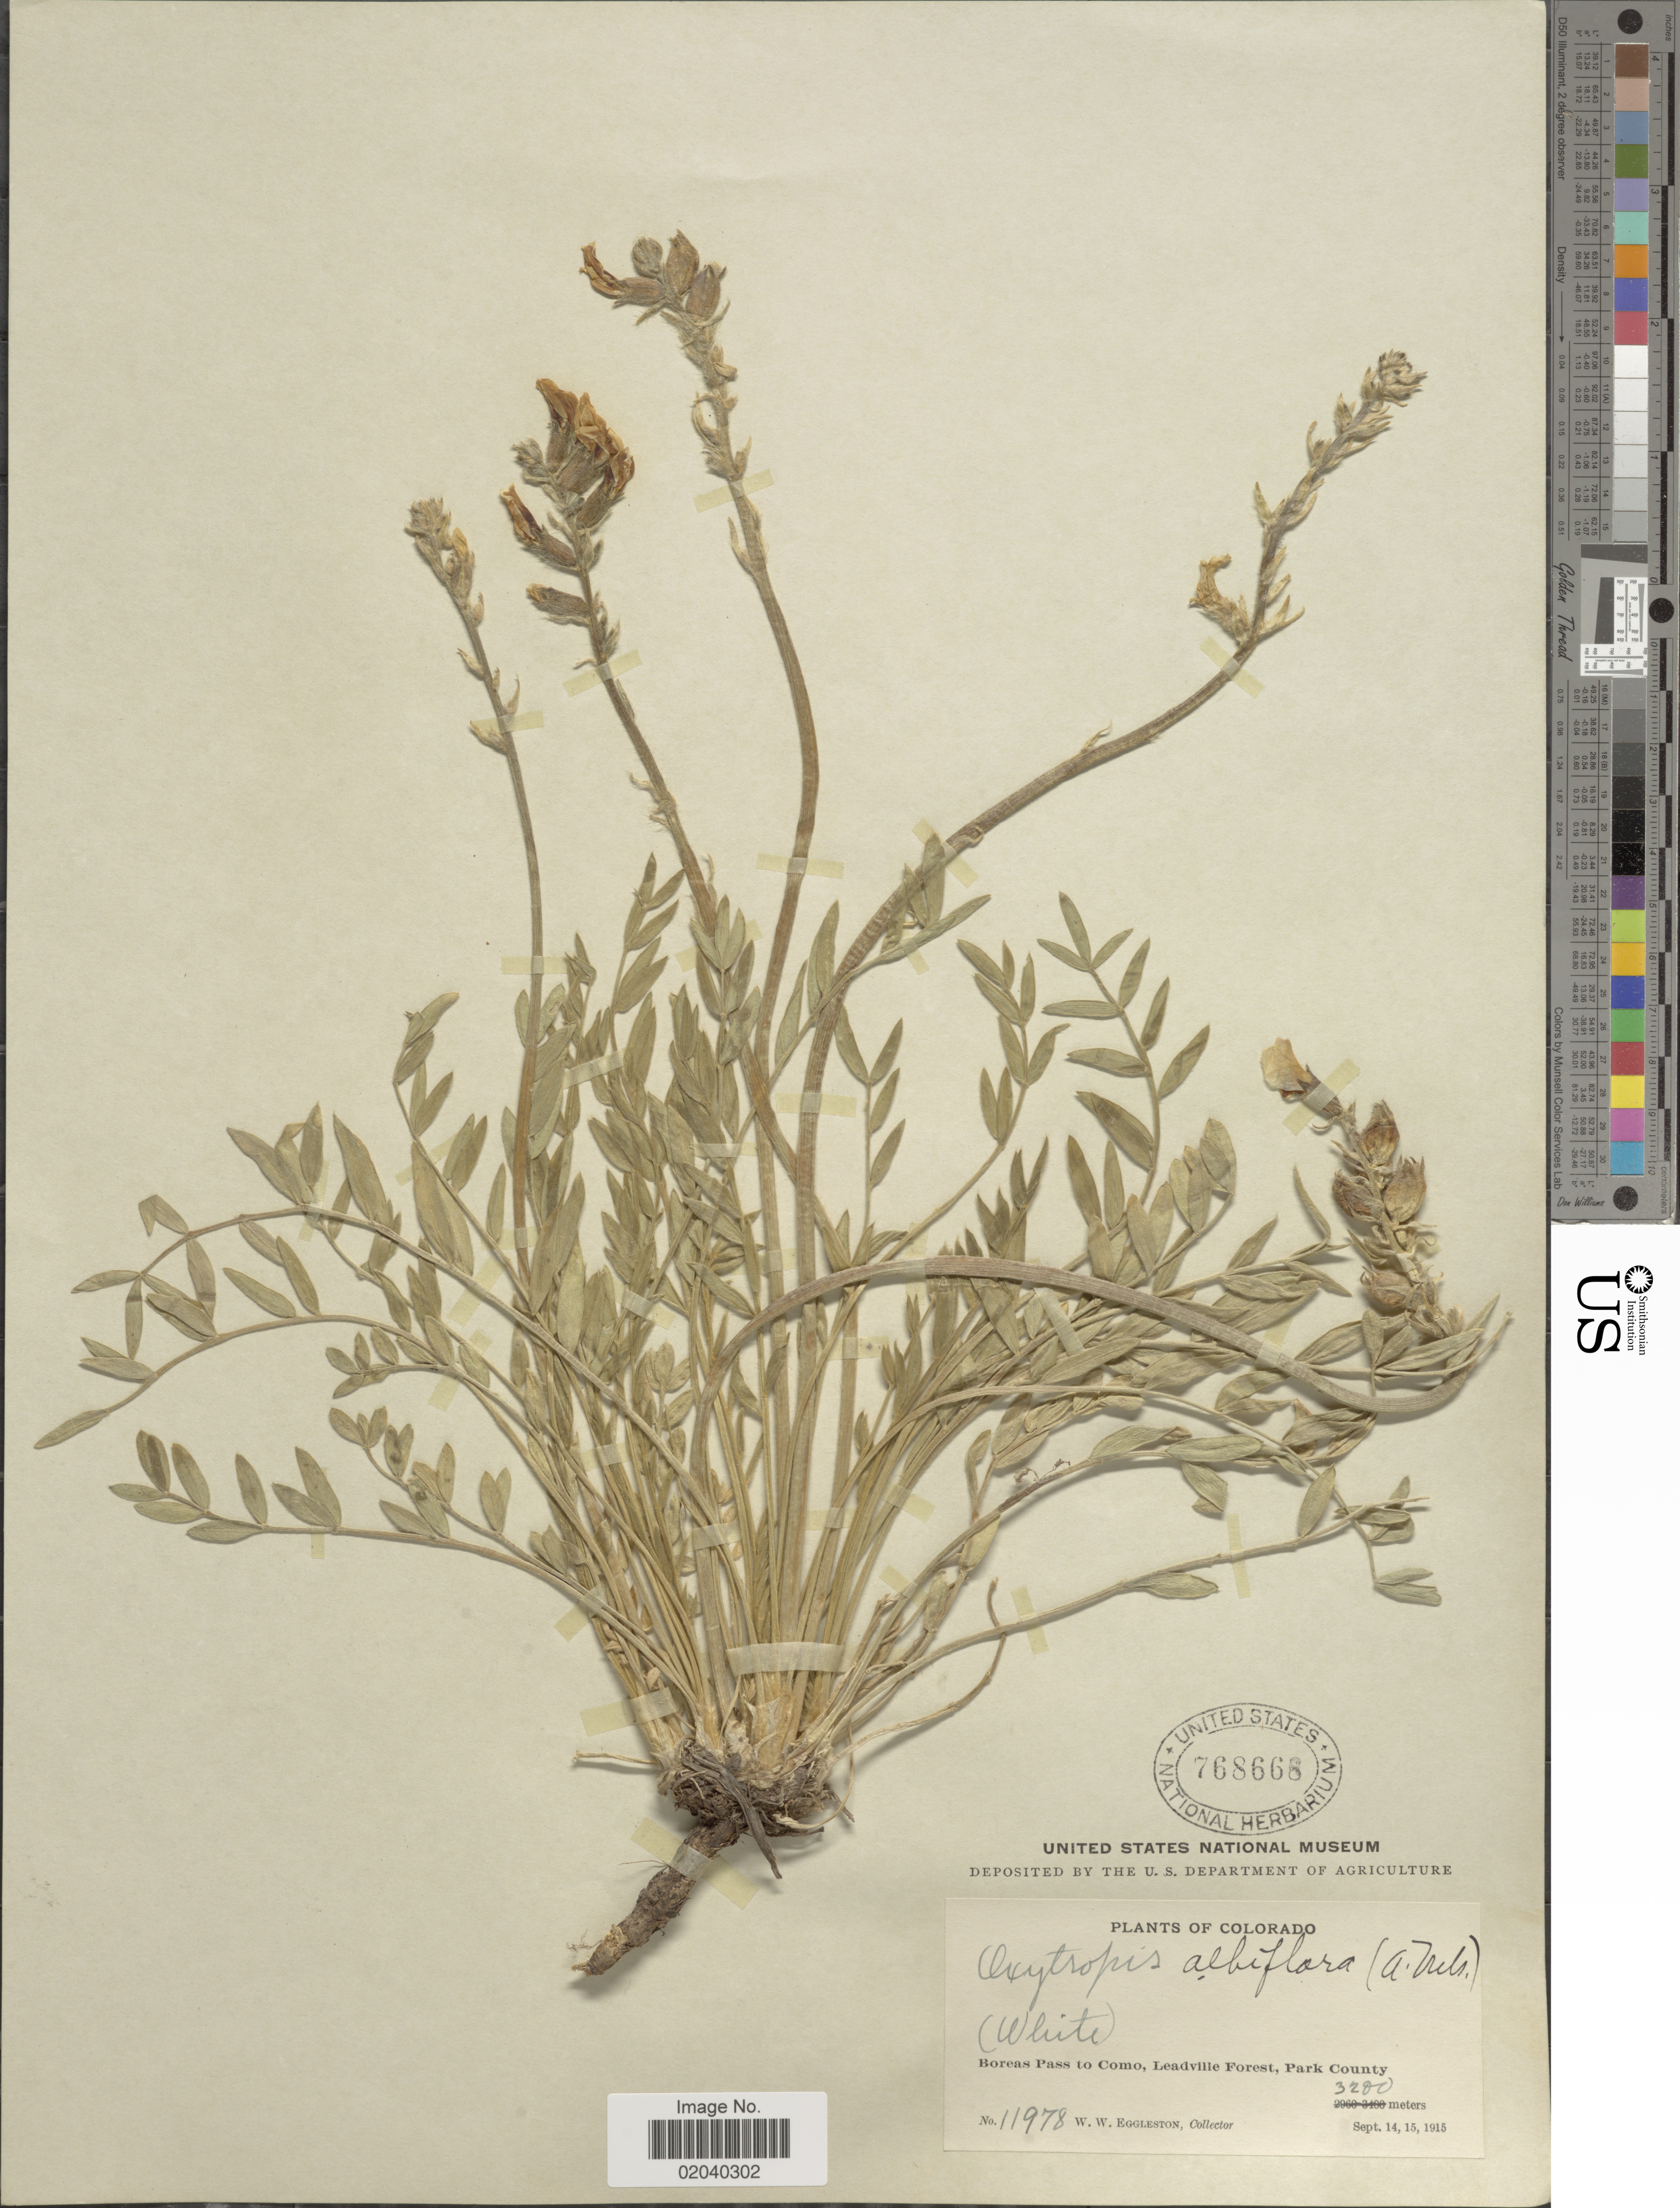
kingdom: Plantae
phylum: Tracheophyta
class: Magnoliopsida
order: Fabales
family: Fabaceae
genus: Oxytropis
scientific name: Oxytropis sericea var. sericea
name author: Nutt.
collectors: W. W. Eggleston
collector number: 11978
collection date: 1915-09-14/1915-09-15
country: United States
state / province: Colorado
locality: Boreas Pass to Como, Leadville Forest, Park County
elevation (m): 3200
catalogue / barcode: US 768668